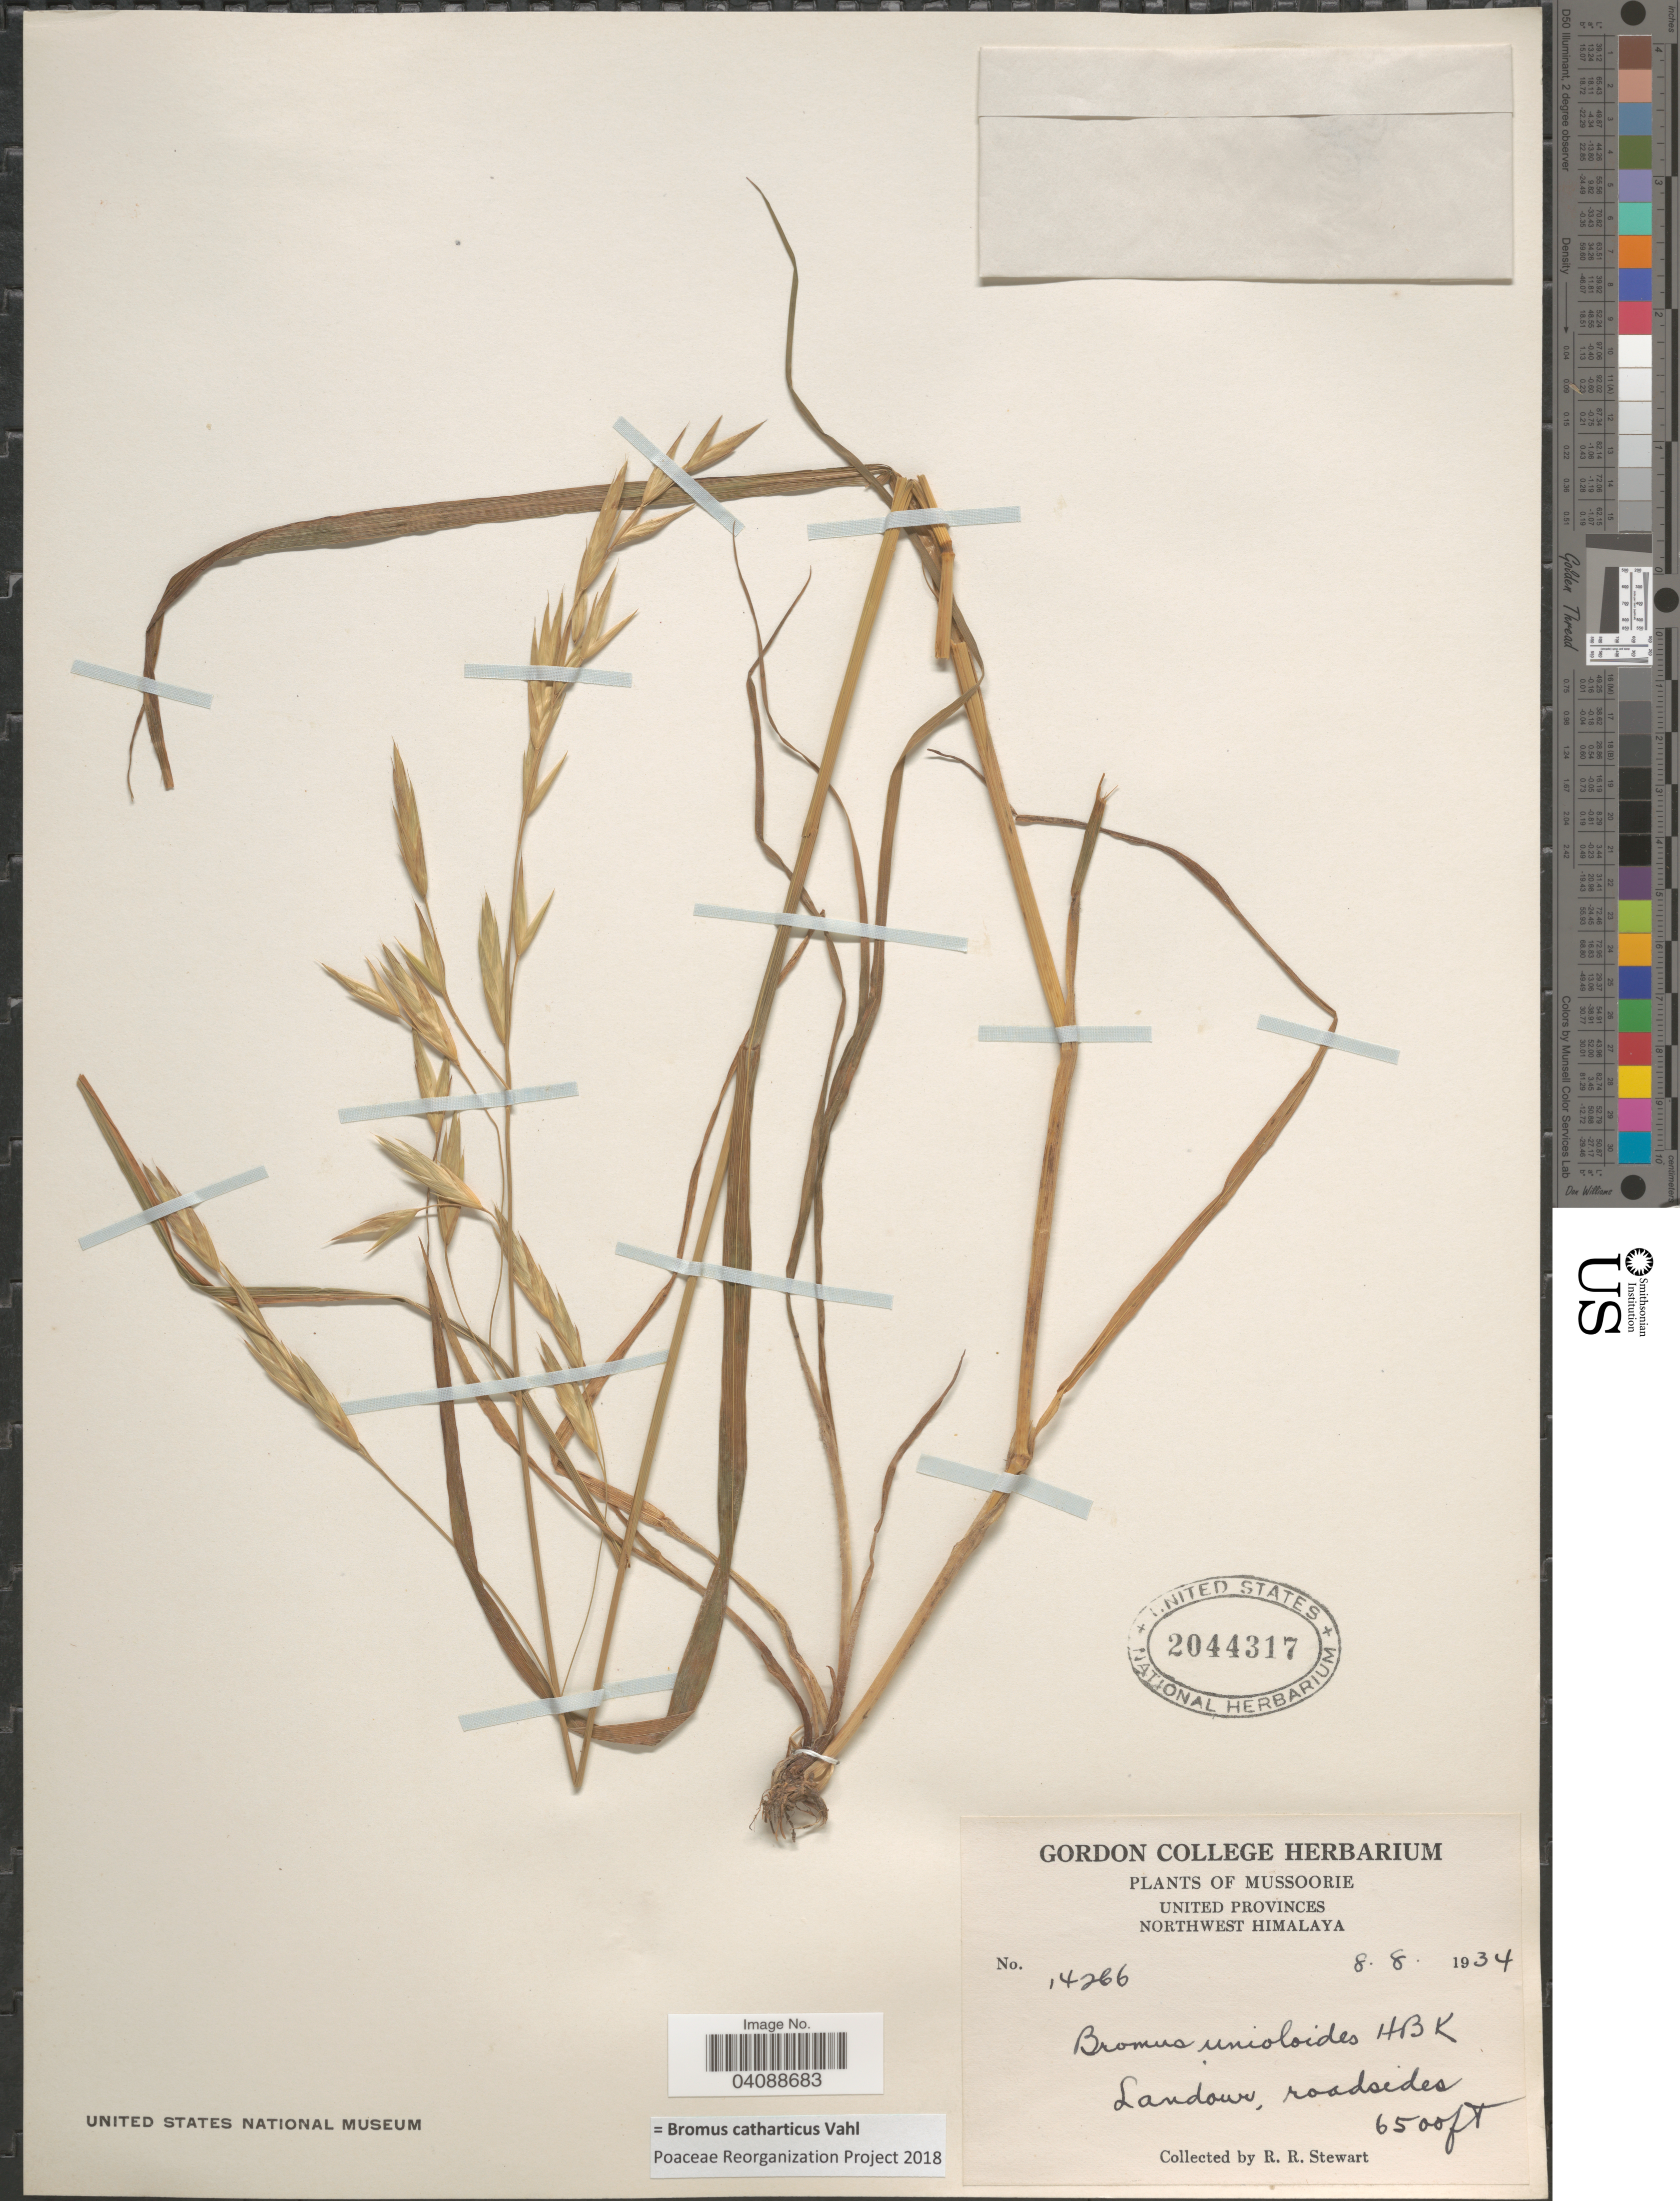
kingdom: Plantae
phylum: Tracheophyta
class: Liliopsida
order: Poales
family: Poaceae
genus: Bromus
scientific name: Bromus catharticus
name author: Vahl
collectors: R. Stewart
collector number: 14266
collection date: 1934-08-08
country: India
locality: Mussoorie. United Provinces. Northwest Himalaya. Landour, roadsides.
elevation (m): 1981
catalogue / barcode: US 2044317